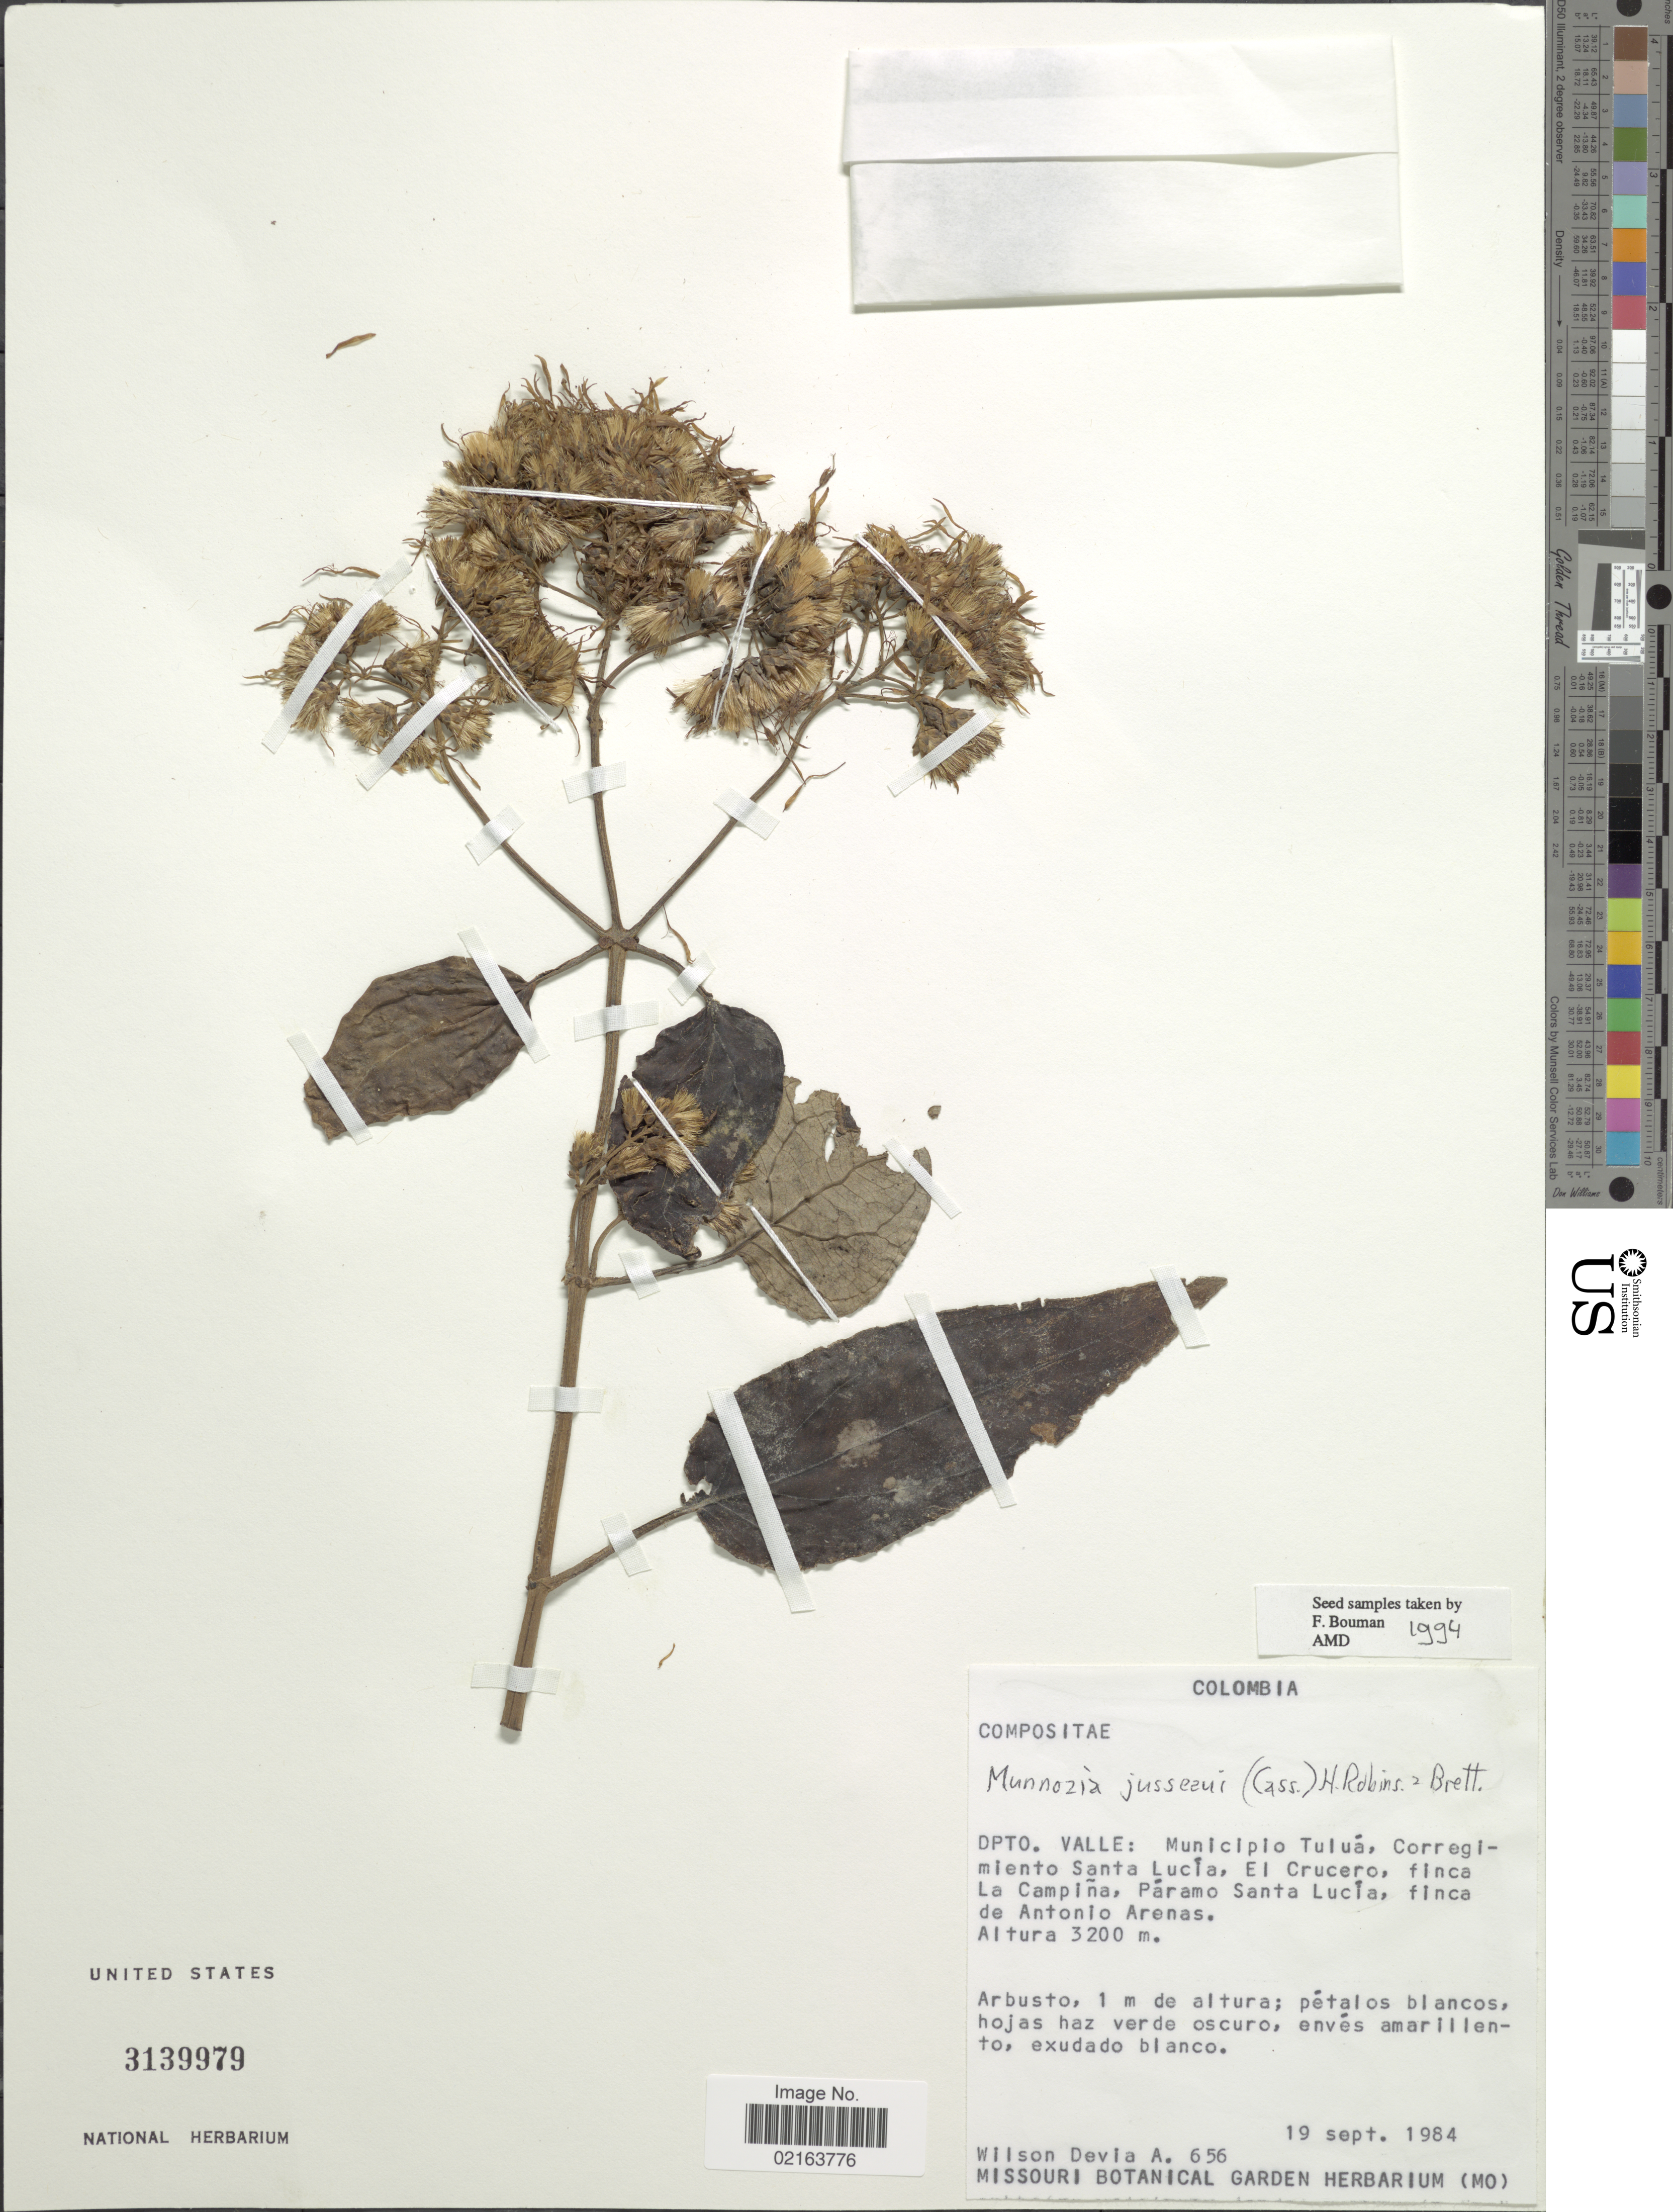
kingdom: Plantae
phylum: Tracheophyta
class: Magnoliopsida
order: Asterales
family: Asteraceae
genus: Munnozia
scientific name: Munnozia jussieui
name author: (Cass.) H. Rob. & Brettell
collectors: W. Devia A.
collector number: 656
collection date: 1984-09-19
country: Colombia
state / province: Valle del Cauca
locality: Dpto. Valle: Municipio Tulua, Corregimiento Santa Lucia, El Crucero, finca La Campina, Paramo Santa Lucia, finca de Antonio Arenas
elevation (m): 3200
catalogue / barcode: US 3139979